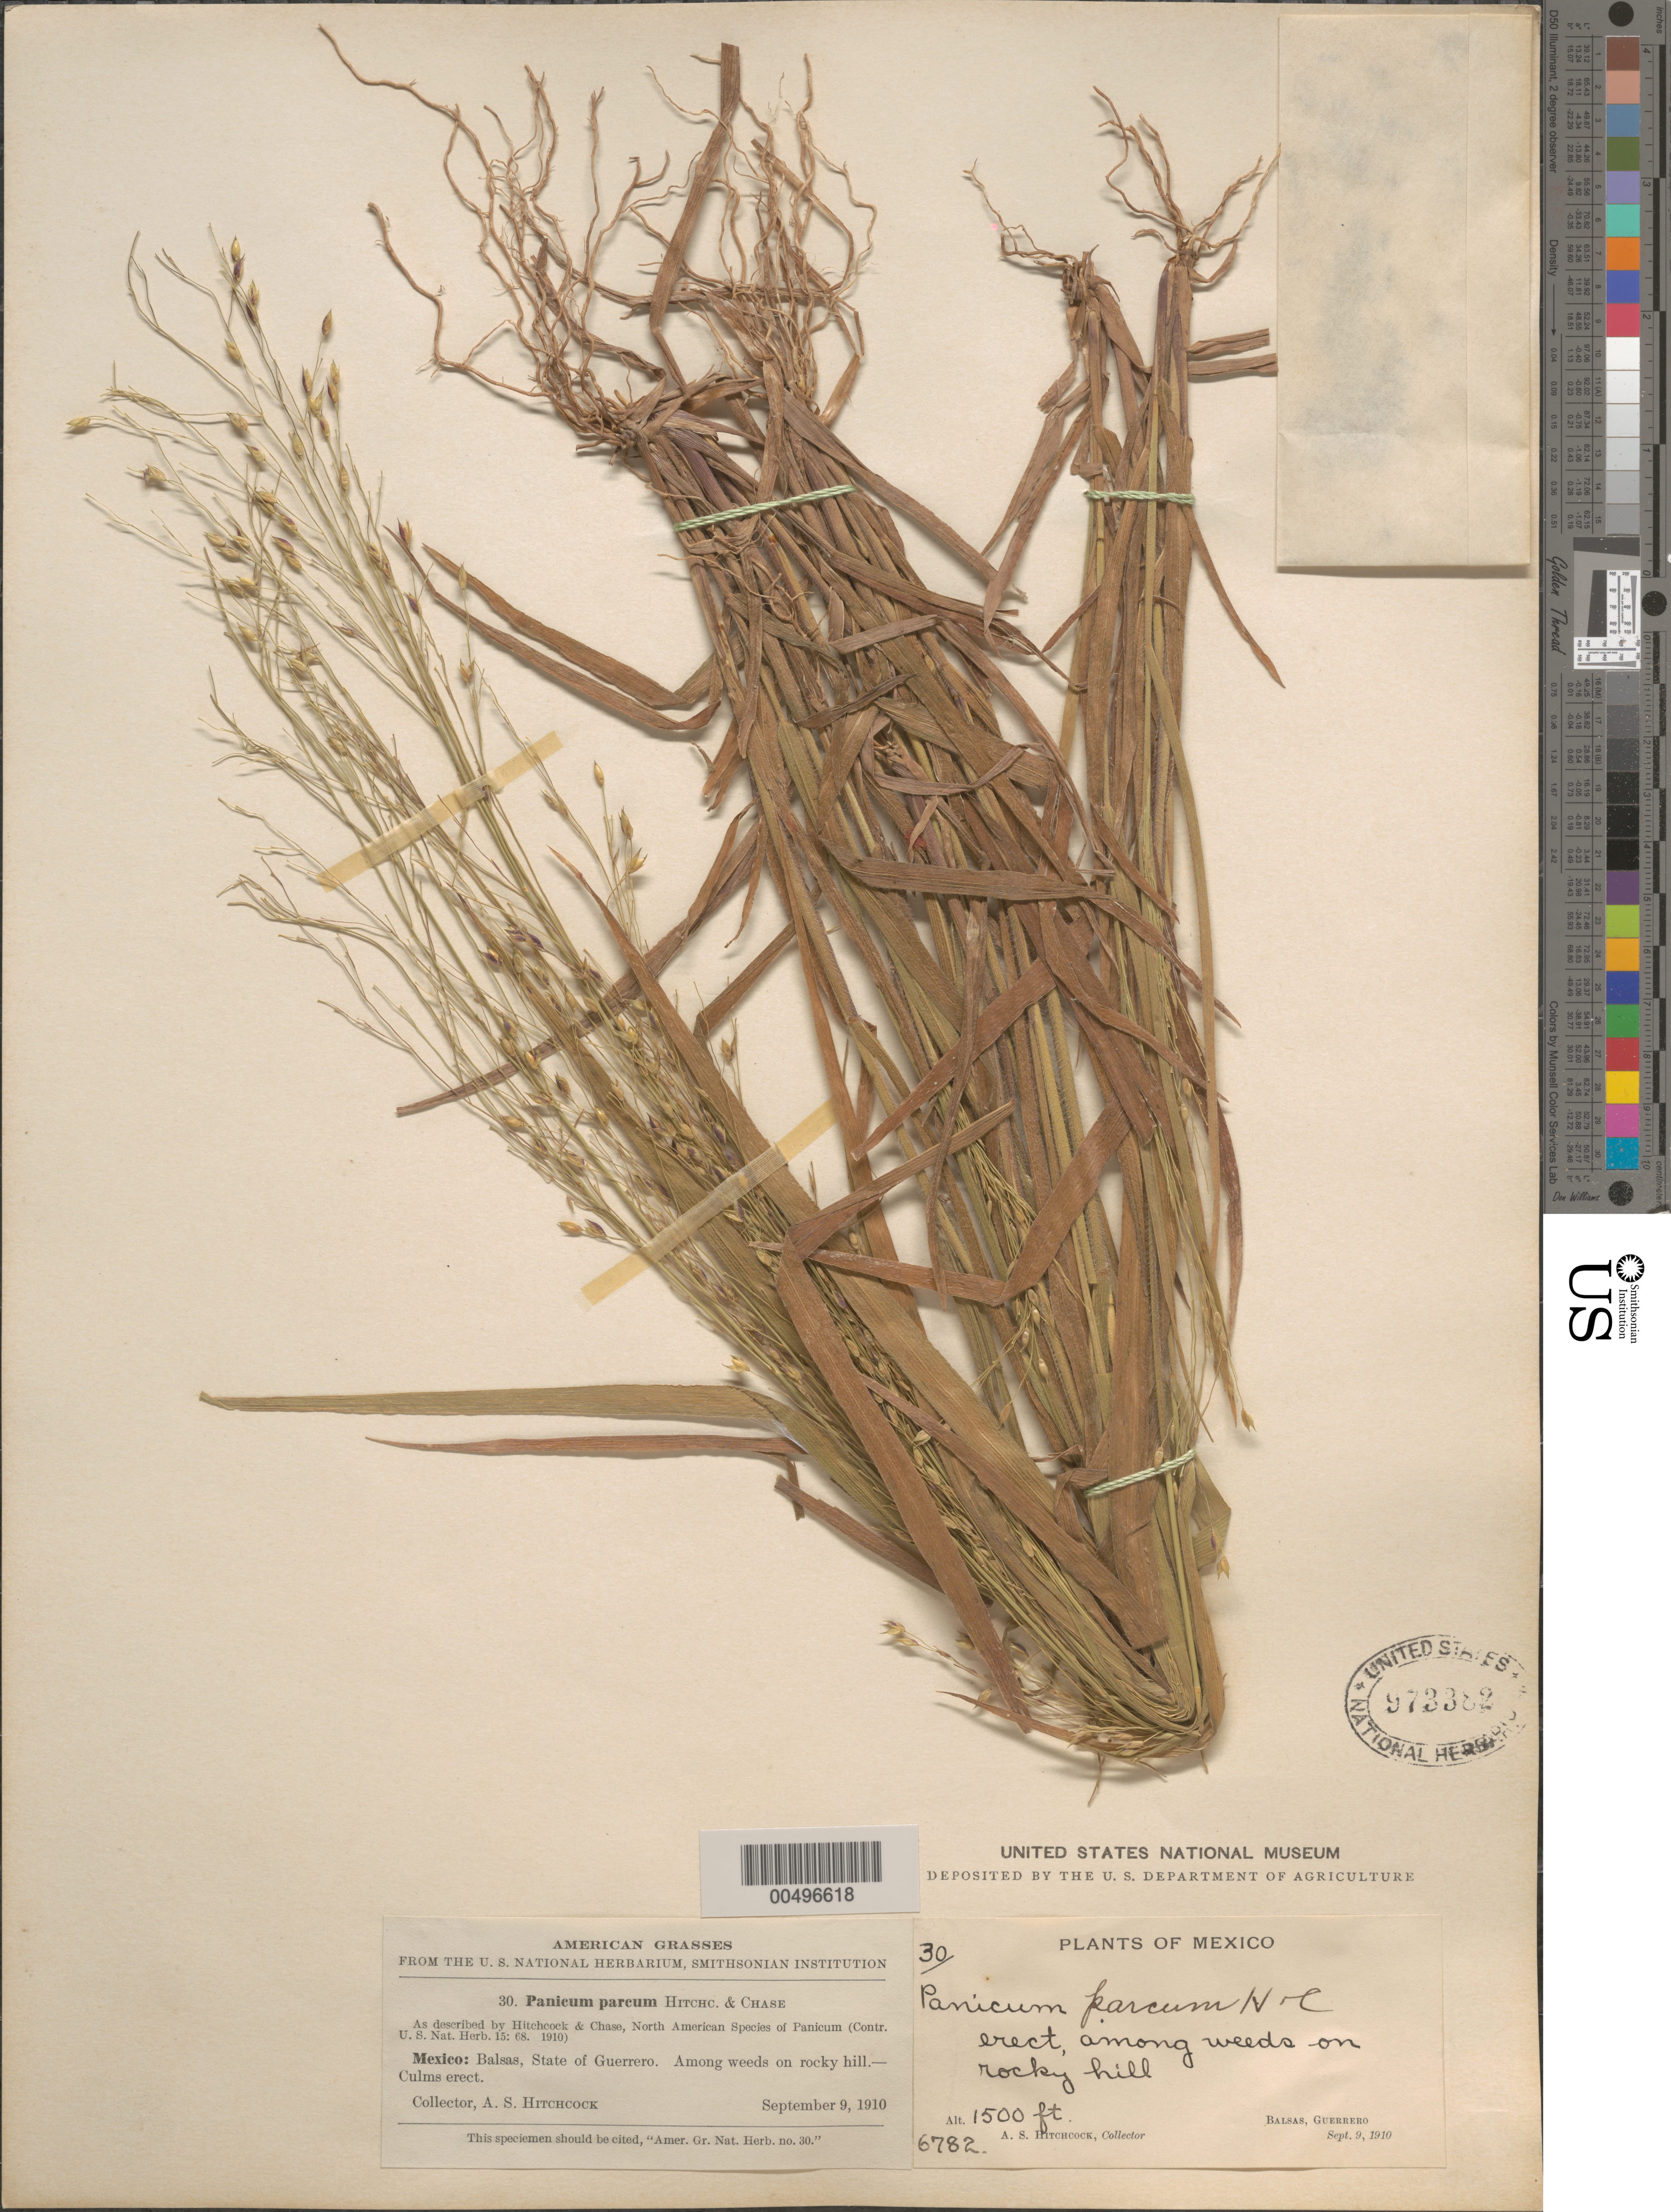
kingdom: Plantae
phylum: Tracheophyta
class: Liliopsida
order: Poales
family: Poaceae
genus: Panicum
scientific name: Panicum parcum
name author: Hitchc. & Chase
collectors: A. S. Hitchcock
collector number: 6782/30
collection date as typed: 9 Sep 1910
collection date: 1910-09-09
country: Mexico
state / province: Guerrero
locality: Balsas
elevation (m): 457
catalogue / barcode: US 973382